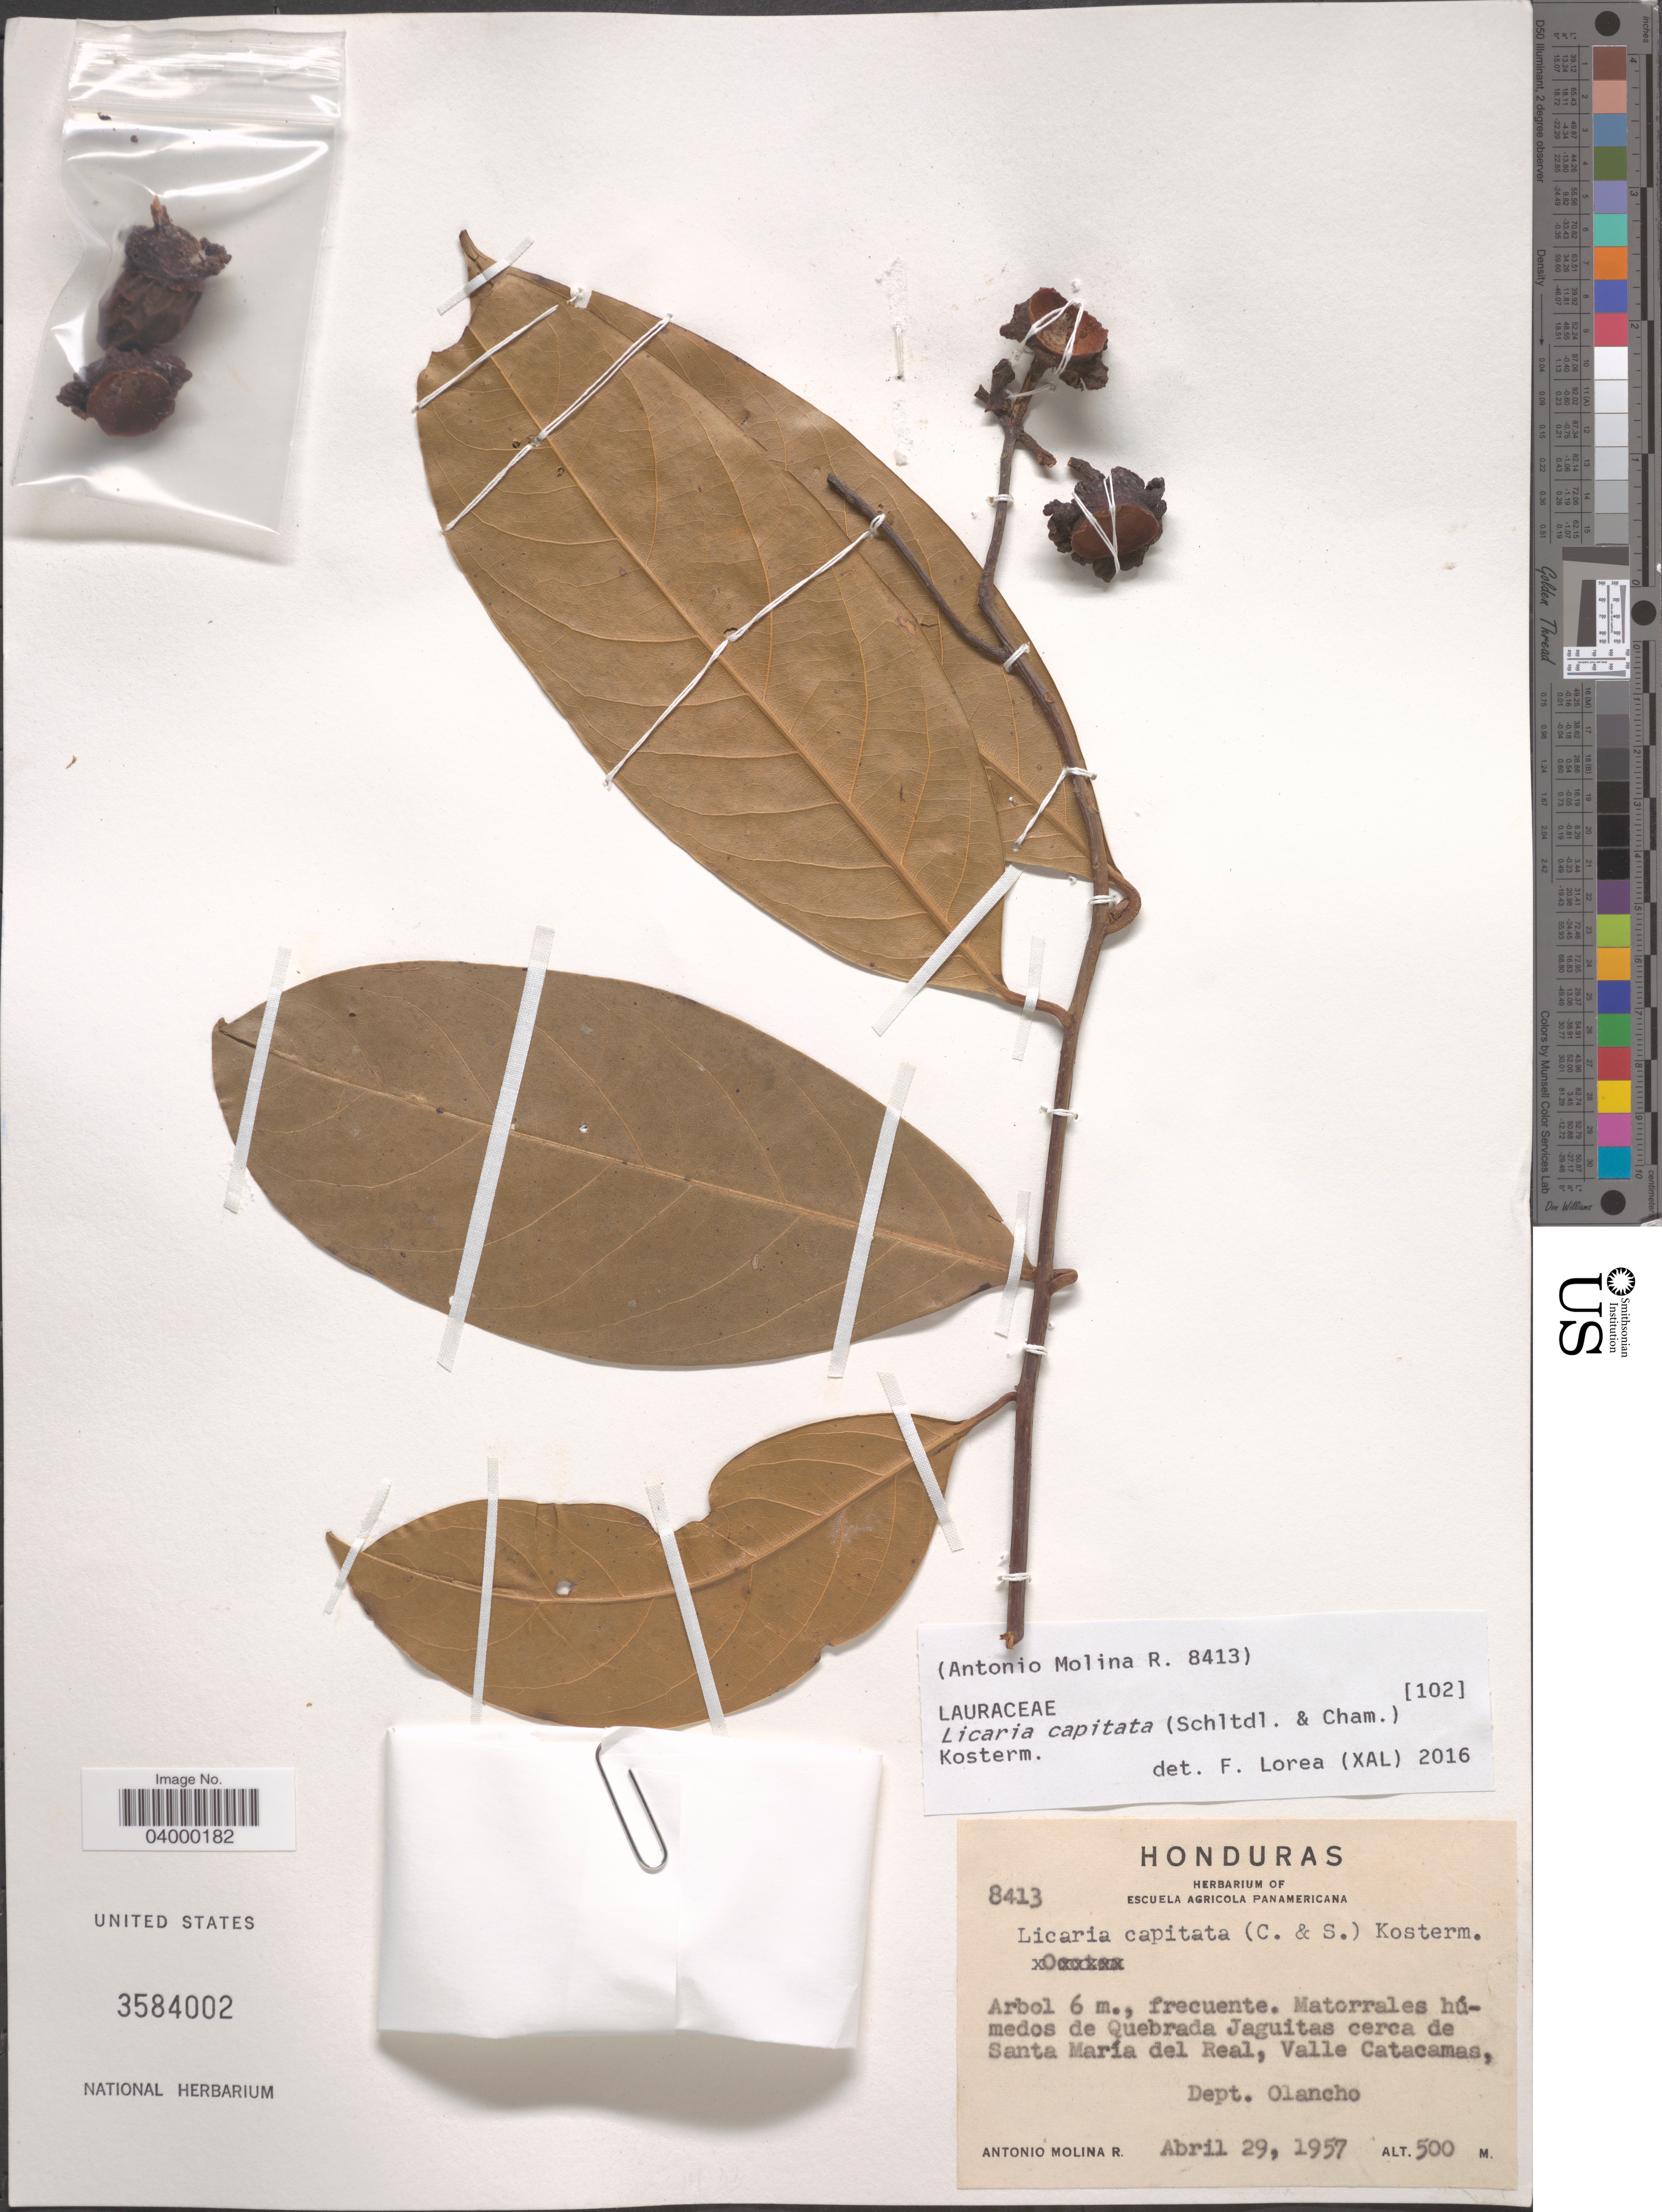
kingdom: Plantae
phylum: Tracheophyta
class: Magnoliopsida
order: Laurales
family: Lauraceae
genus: Licaria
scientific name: Licaria capitata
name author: (Schltdl. & Cham.) Kosterm.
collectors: A. Molina R.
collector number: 8413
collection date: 1957-04-29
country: Honduras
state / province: Olancho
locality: Matorrales húmedos de Quebrada Jaguitas cerca de Santa María del Real, Valle Catacamas, Dept. Olancho.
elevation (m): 500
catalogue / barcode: US 3584002